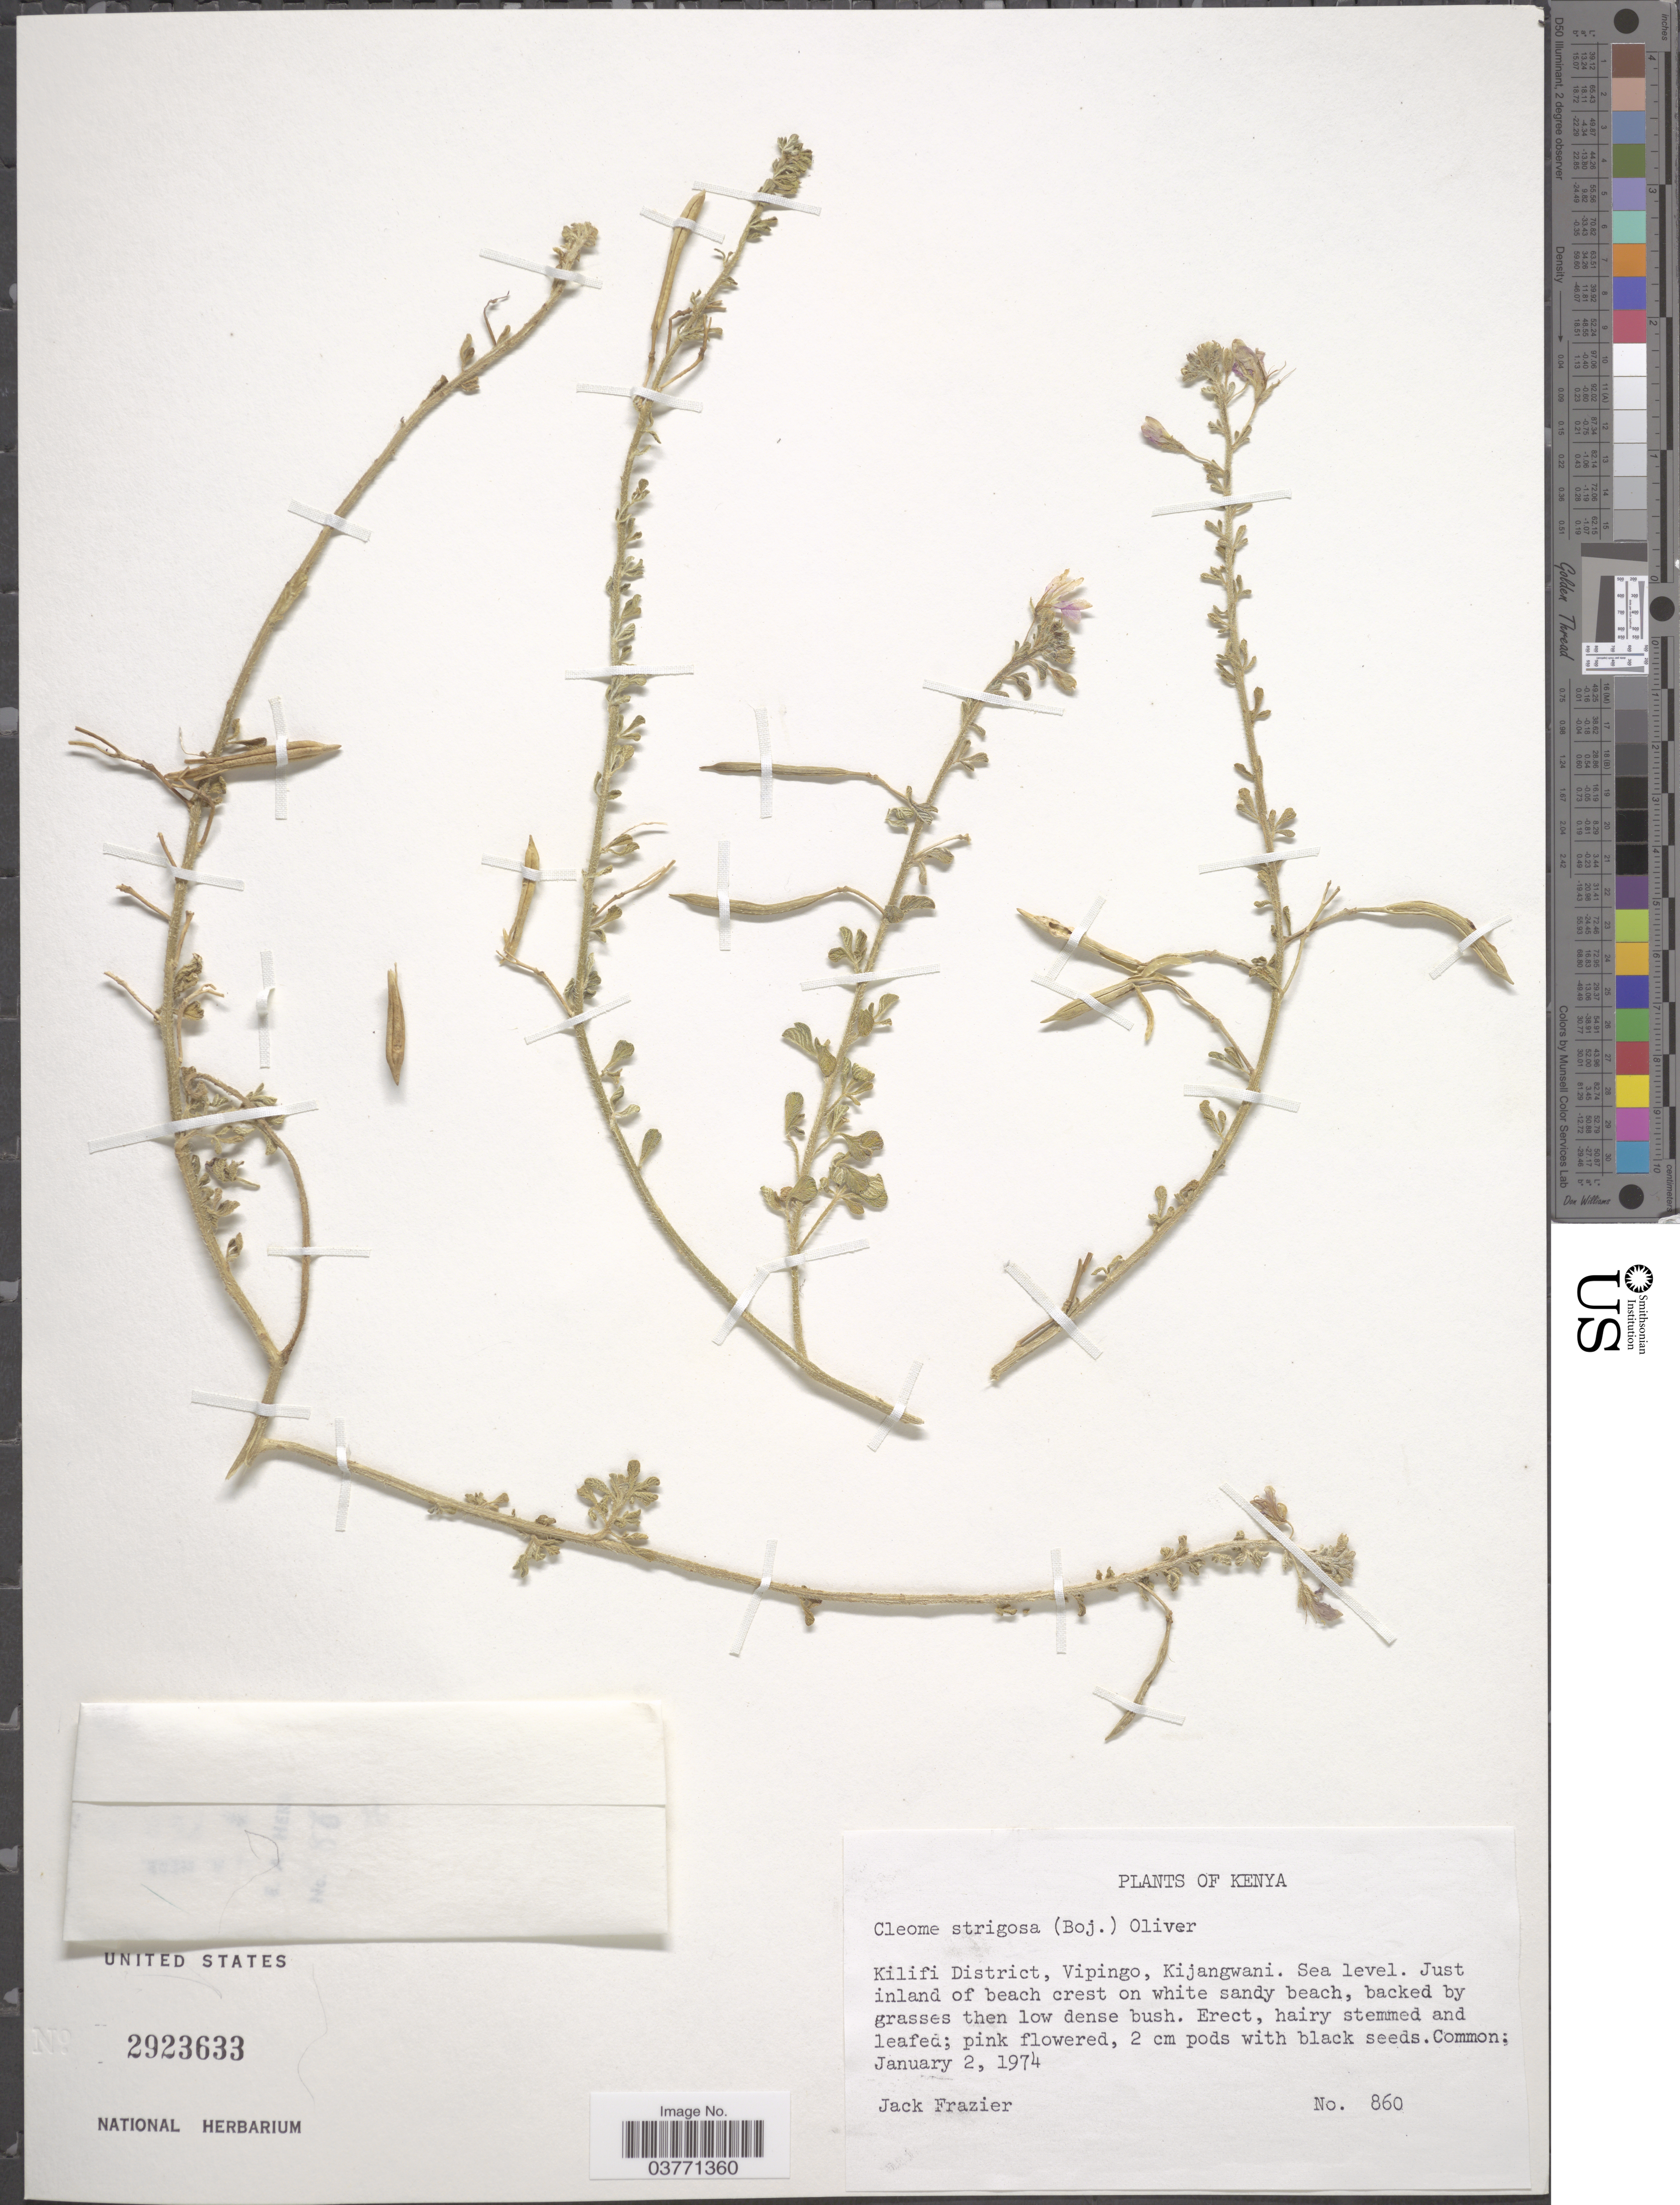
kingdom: Plantae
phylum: Tracheophyta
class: Magnoliopsida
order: Brassicales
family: Cleomaceae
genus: Sieruela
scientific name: Sieruela strigosa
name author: (Bojer) Roalson & J.C. Hall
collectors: J. Frazier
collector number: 860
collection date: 1974-01-02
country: Kenya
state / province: Kilifi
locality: Kilifi District, Vipingo, Kijangwani.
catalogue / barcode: US 2923633